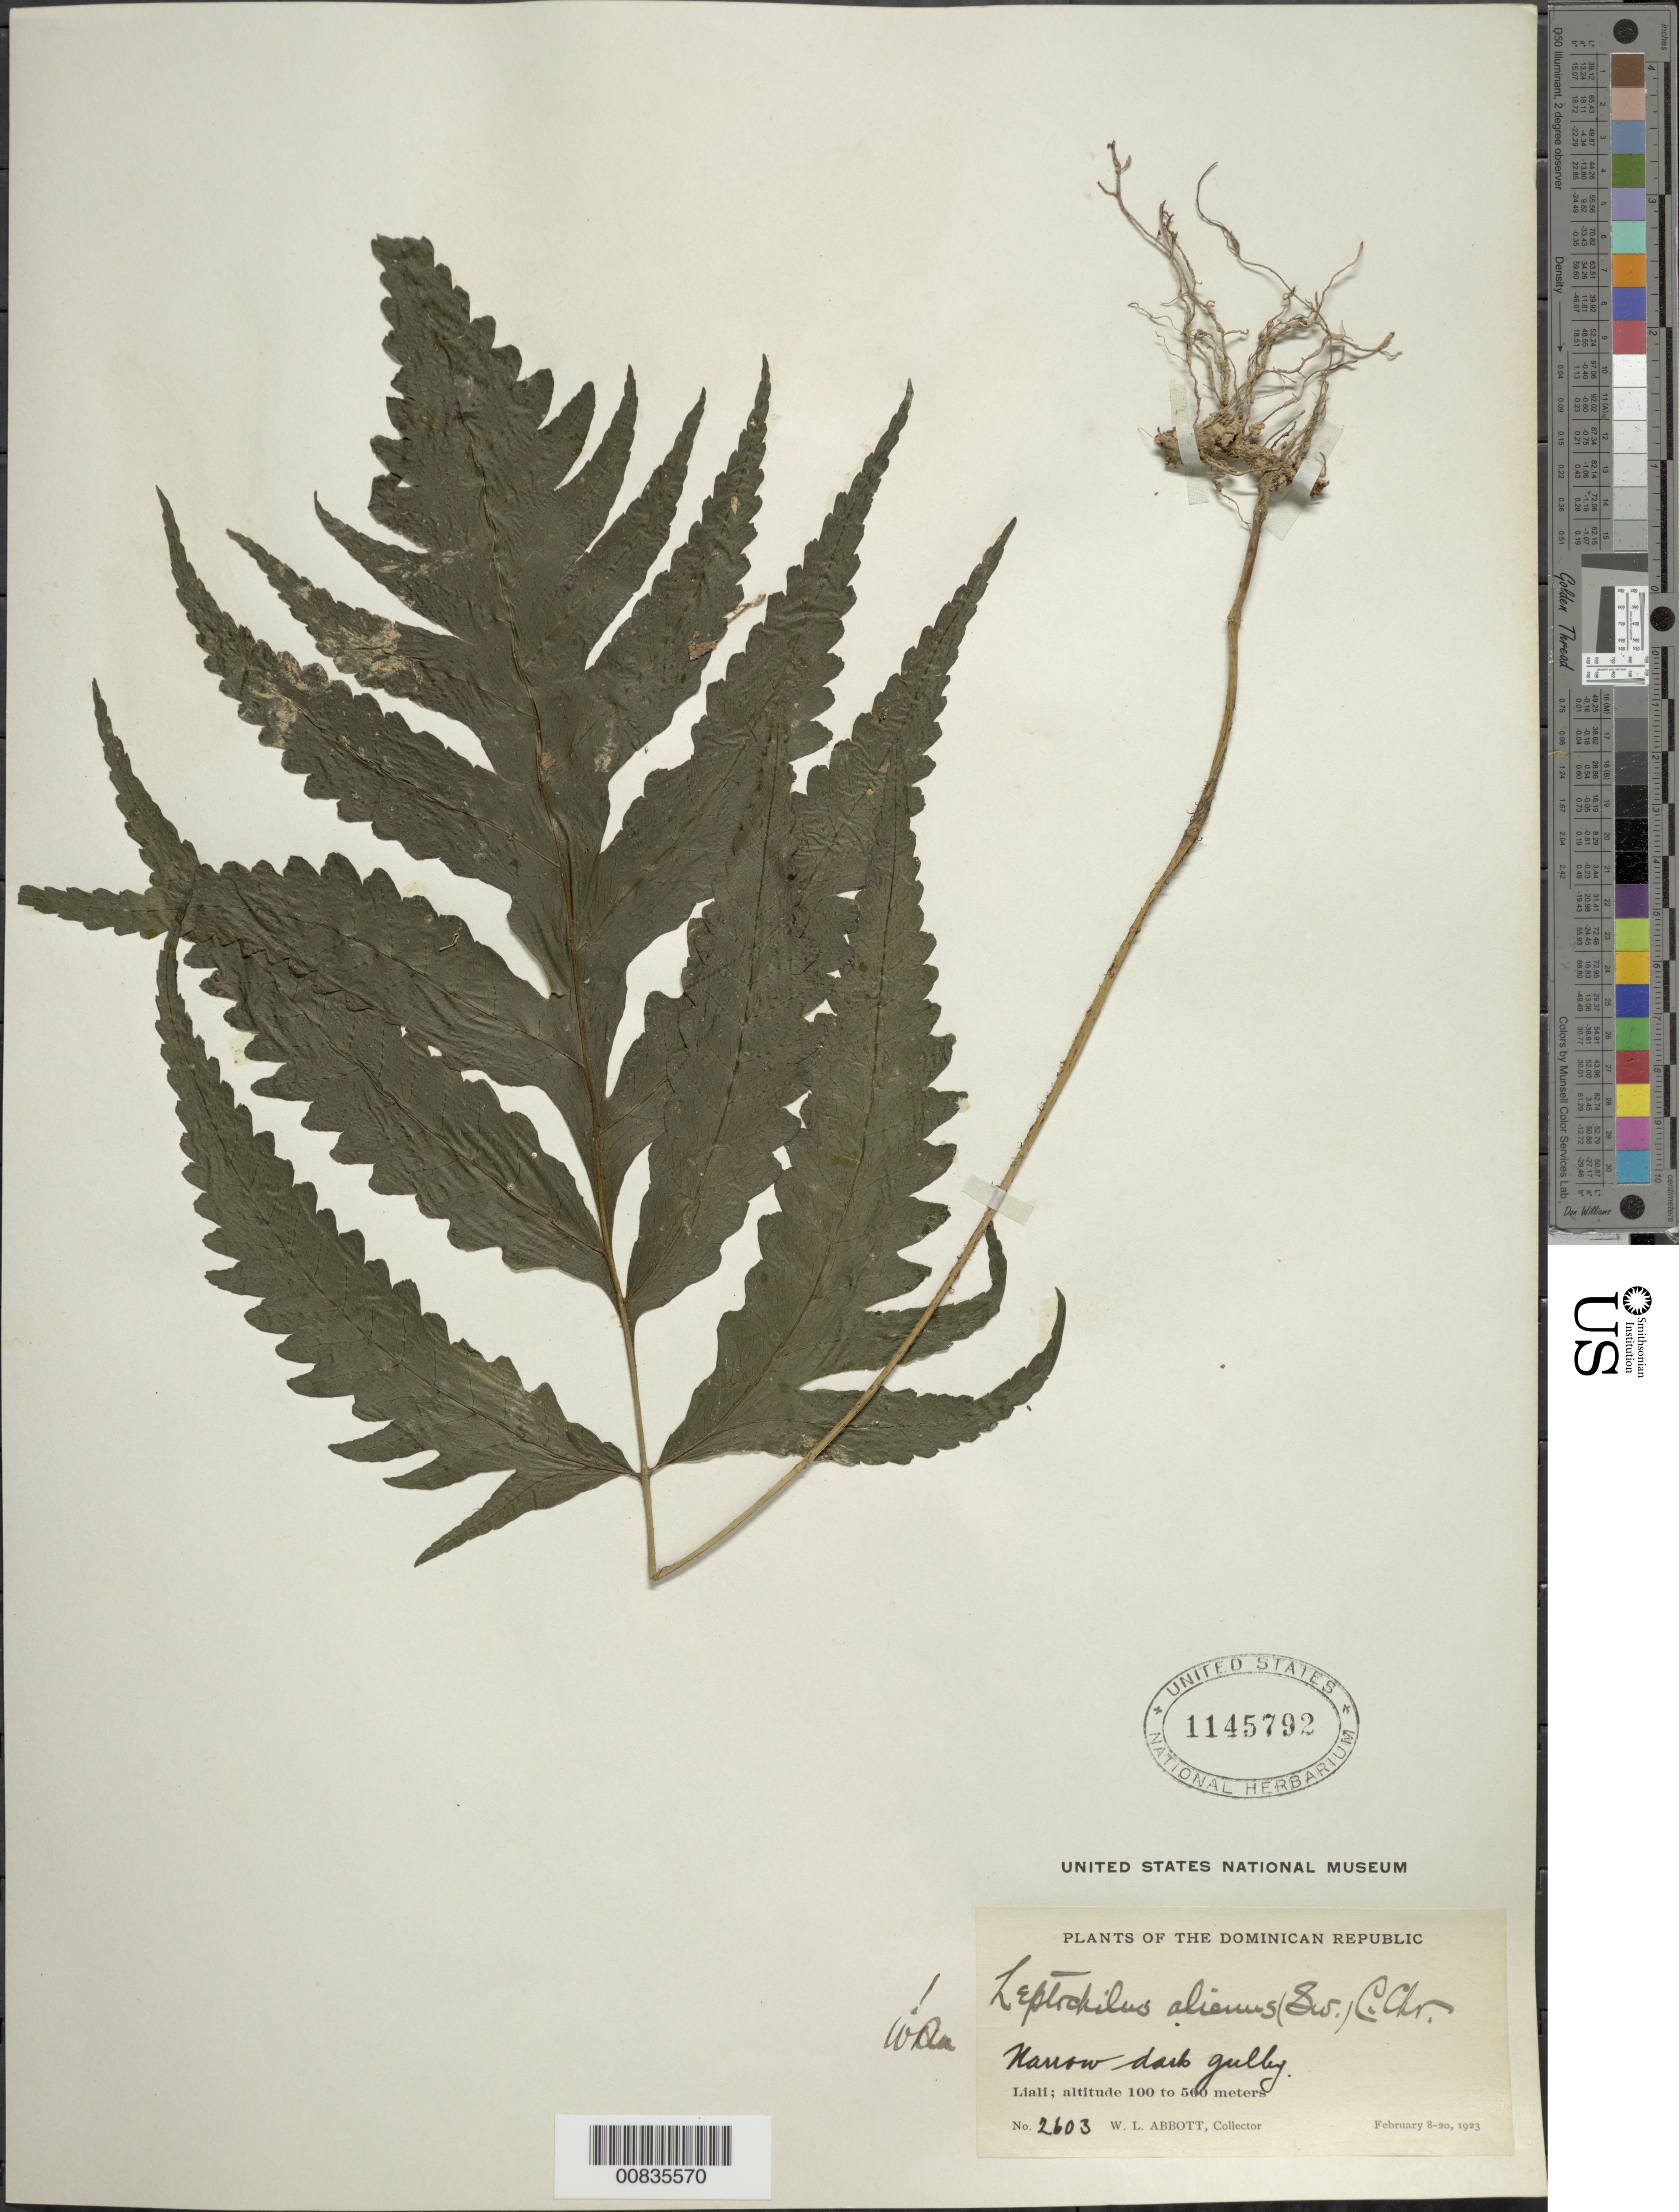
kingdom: Plantae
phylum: Tracheophyta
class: Polypodiopsida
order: Polypodiales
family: Dryopteridaceae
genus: Bolbitis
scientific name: Bolbitis aliena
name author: (Sw.) Alston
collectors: W. L. Abbott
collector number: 2603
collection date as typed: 08 Feb 1923 to 20 Feb 1923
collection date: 1923-02-08/1923-02-20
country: Dominican Republic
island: Hispaniola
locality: Liali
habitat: Narrow dark gully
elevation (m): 100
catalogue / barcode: US 1145792